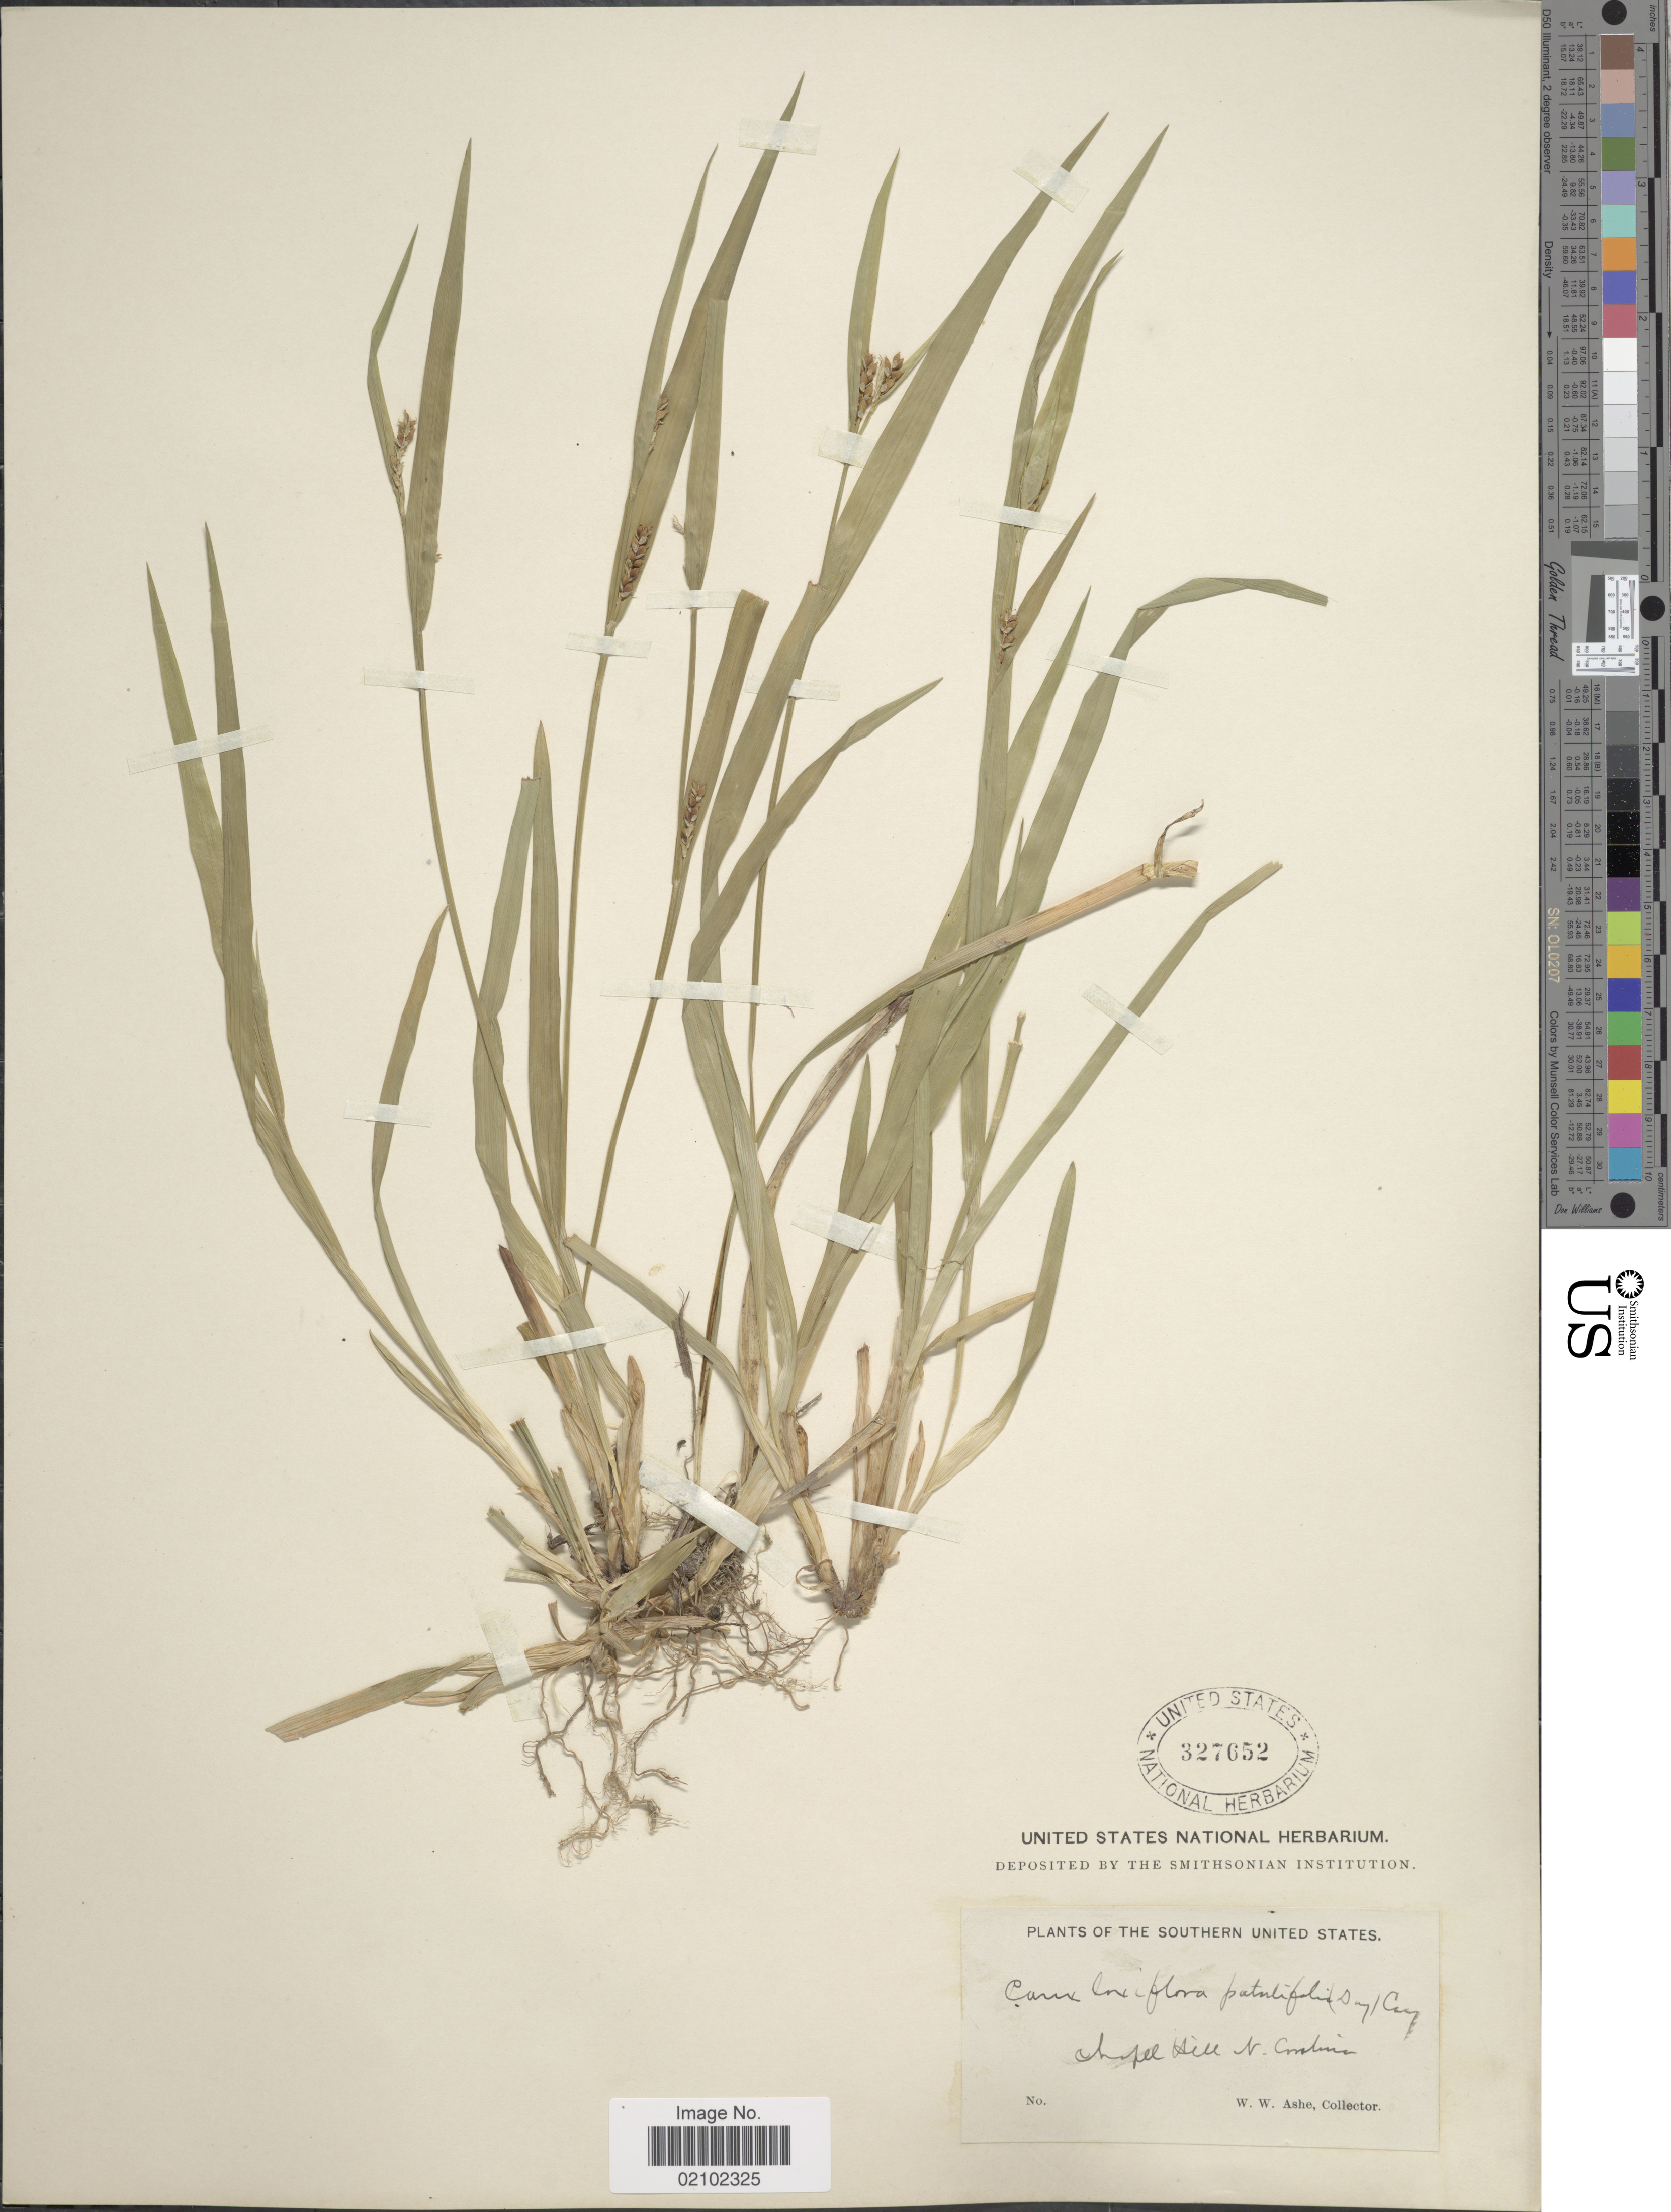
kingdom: Plantae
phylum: Tracheophyta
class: Liliopsida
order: Poales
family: Cyperaceae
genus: Carex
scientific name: Carex laxiflora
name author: Lam.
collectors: W. W. Ashe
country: United States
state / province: North Carolina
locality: Chapel Hill, Southern United States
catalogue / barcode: US 327652